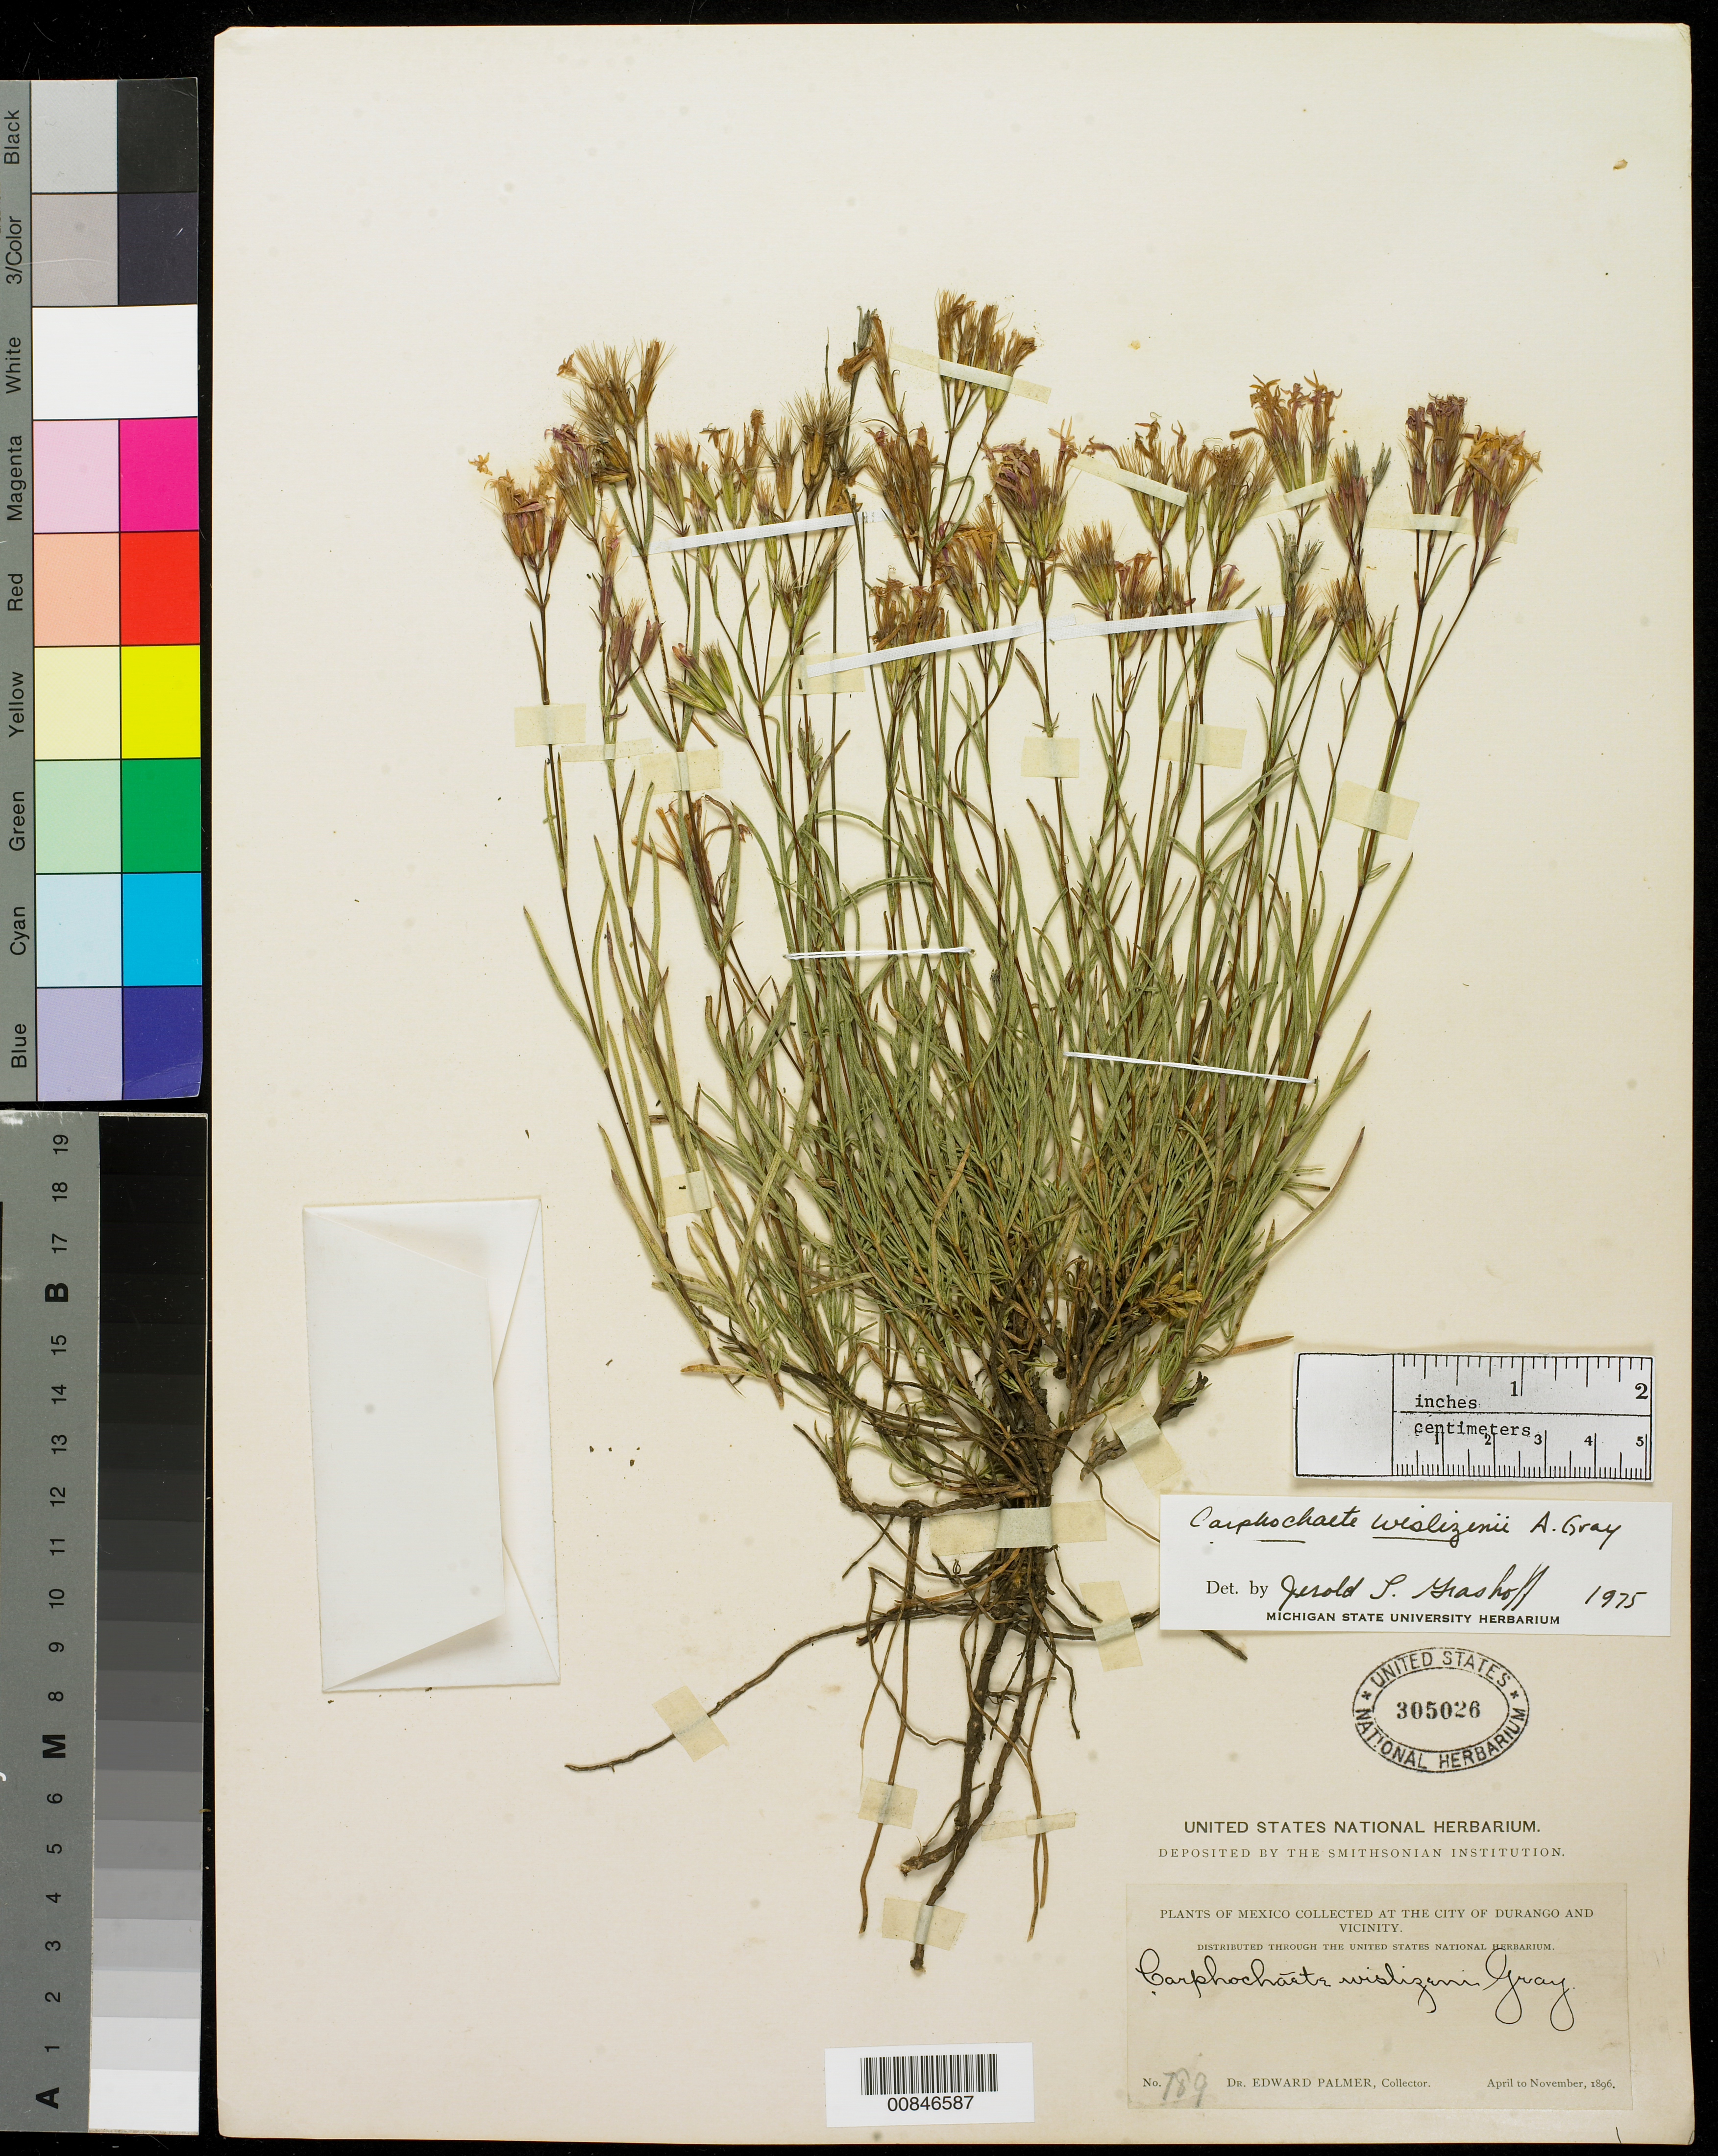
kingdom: Plantae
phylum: Tracheophyta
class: Magnoliopsida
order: Asterales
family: Asteraceae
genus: Carphochaete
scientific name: Carphochaete wislizenii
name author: A. Gray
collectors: E. Palmer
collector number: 789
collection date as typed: Apr 1896 to -- Nov 1896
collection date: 1896-04/1896-11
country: Mexico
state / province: Durango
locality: City of Durango and vicinity.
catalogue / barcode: US 305026